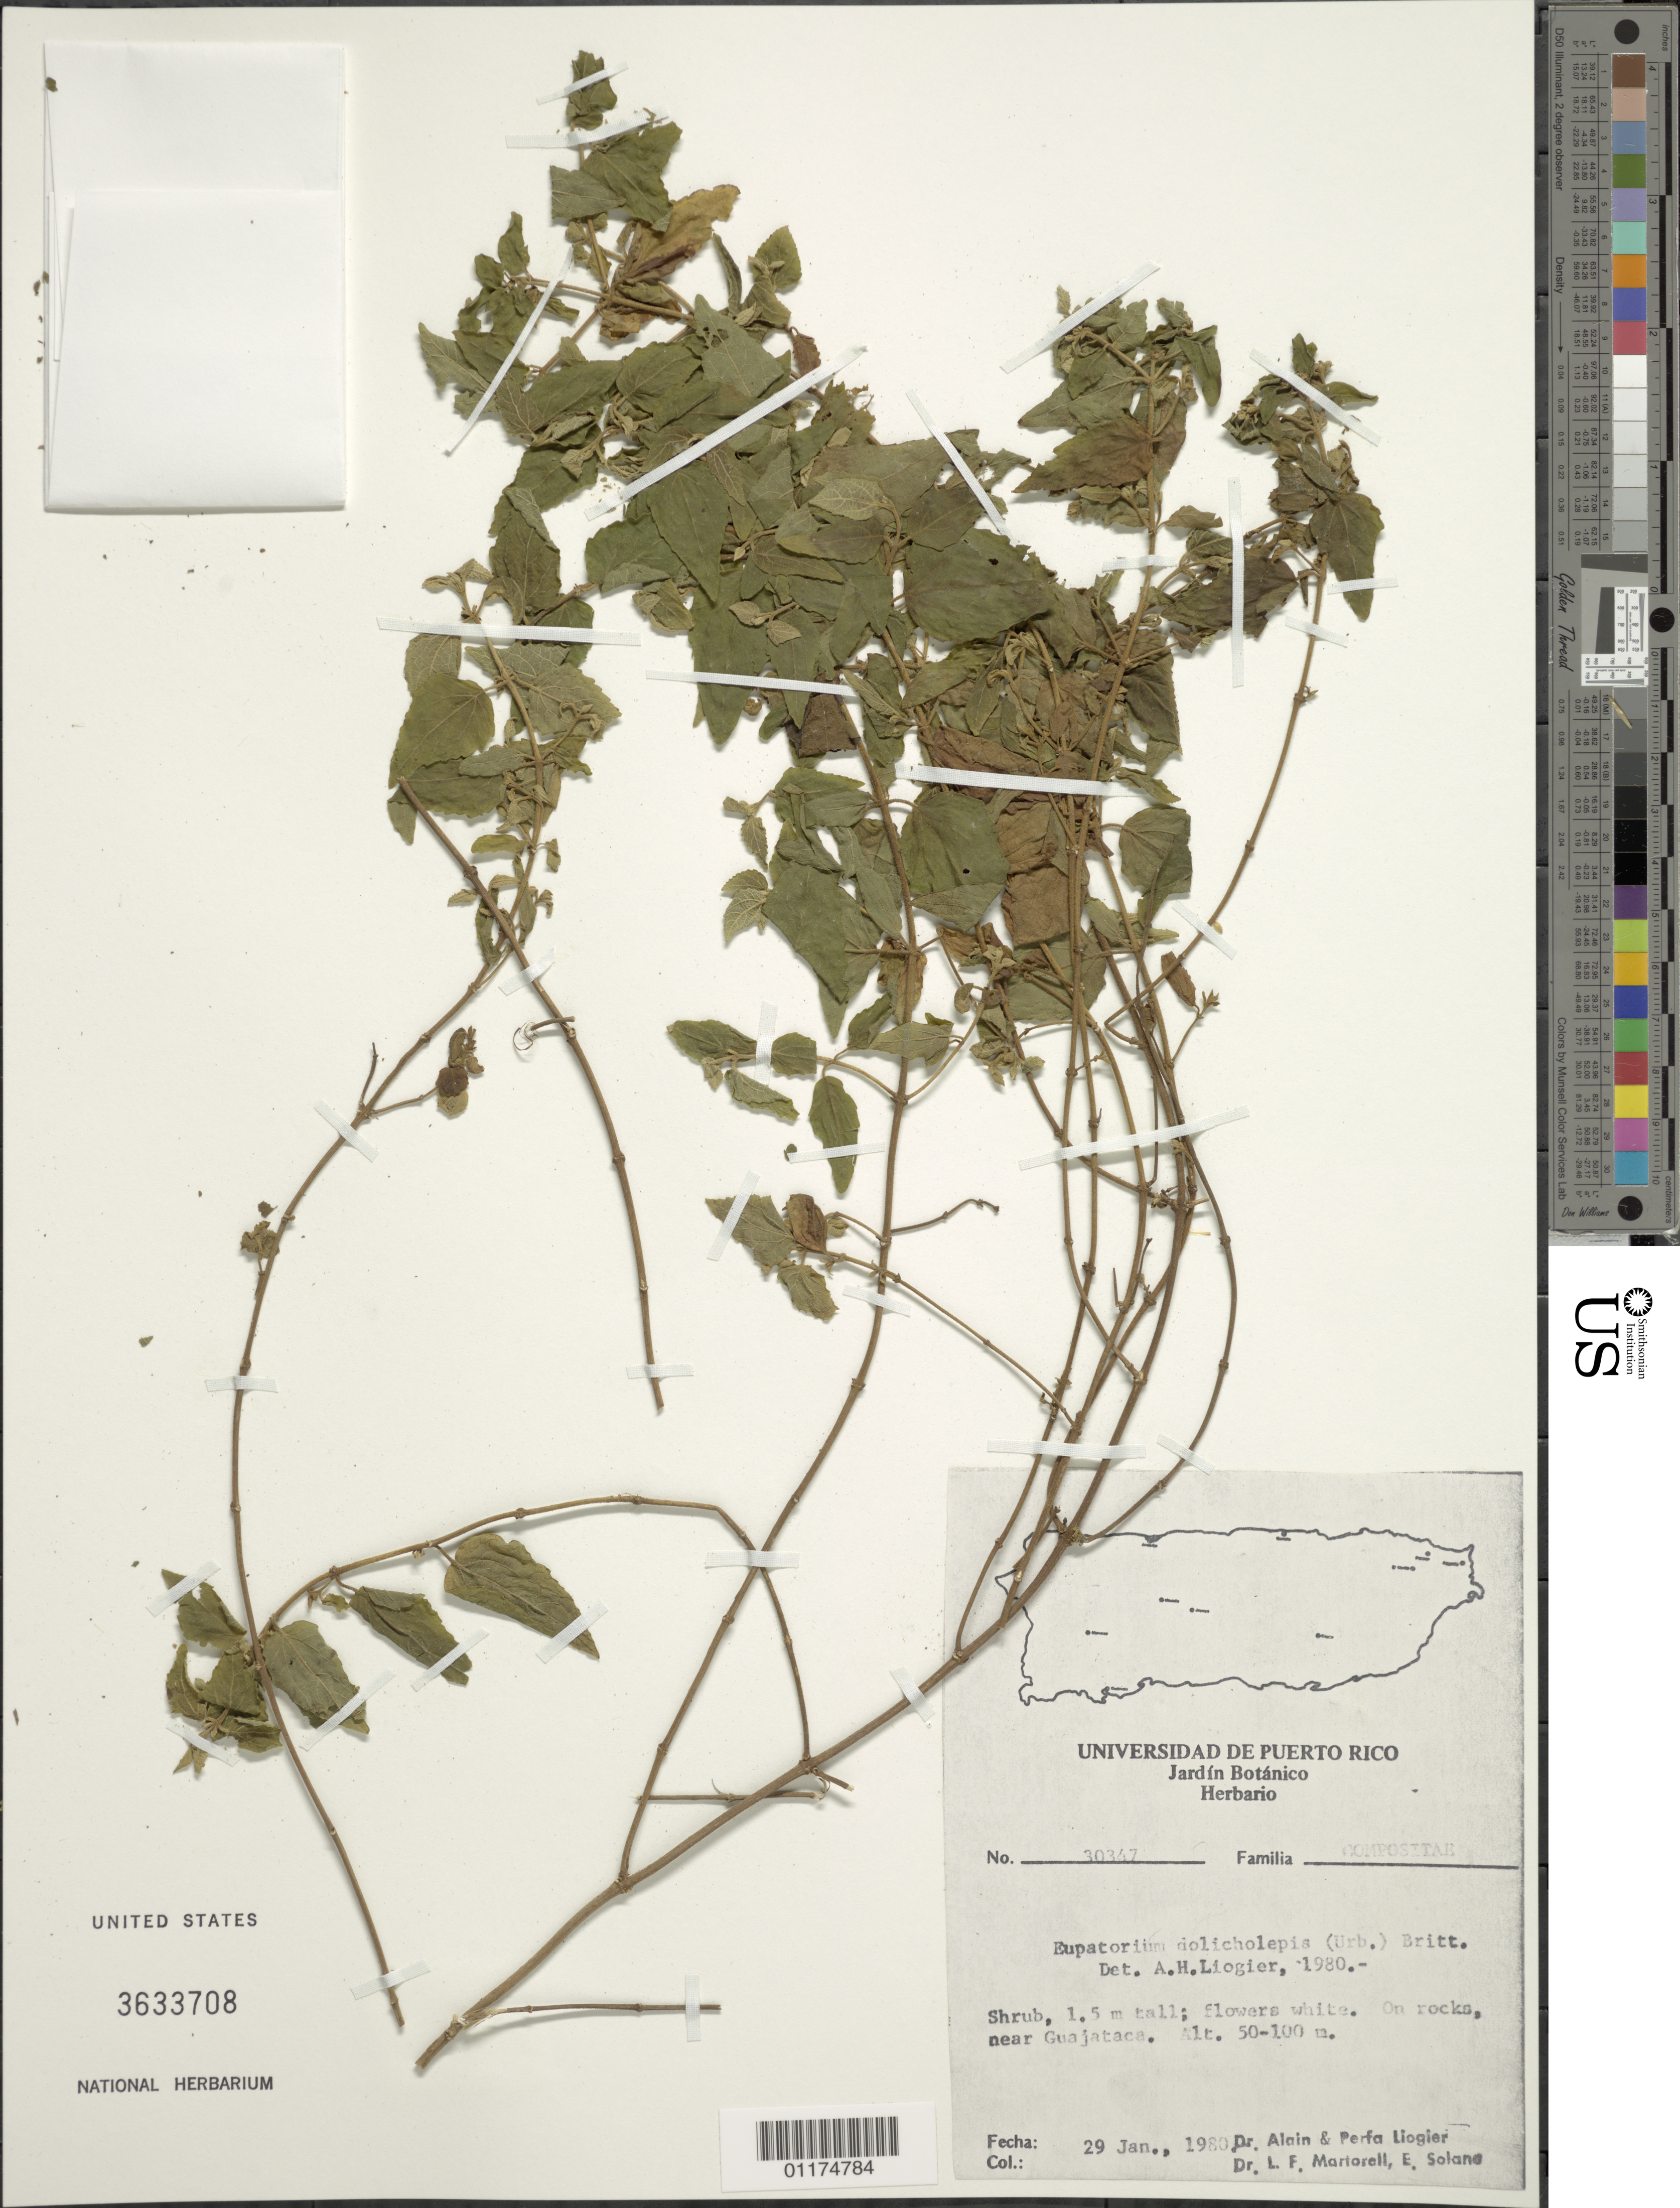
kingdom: Plantae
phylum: Tracheophyta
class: Magnoliopsida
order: Asterales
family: Asteraceae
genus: Koanophyllon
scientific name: Koanophyllon dolicholepis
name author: (B.L. Rob.) R.M. King & H. Rob.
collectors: A. H. Liogier, M. P. Liogier, L. Martorell & J. Solano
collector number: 30347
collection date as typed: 29 Jan 1980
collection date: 1980-01-29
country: Puerto Rico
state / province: Quebradillas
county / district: Guajataca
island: Puerto Rico I.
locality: On rocks, near Guajataca.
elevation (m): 50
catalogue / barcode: US 3633708